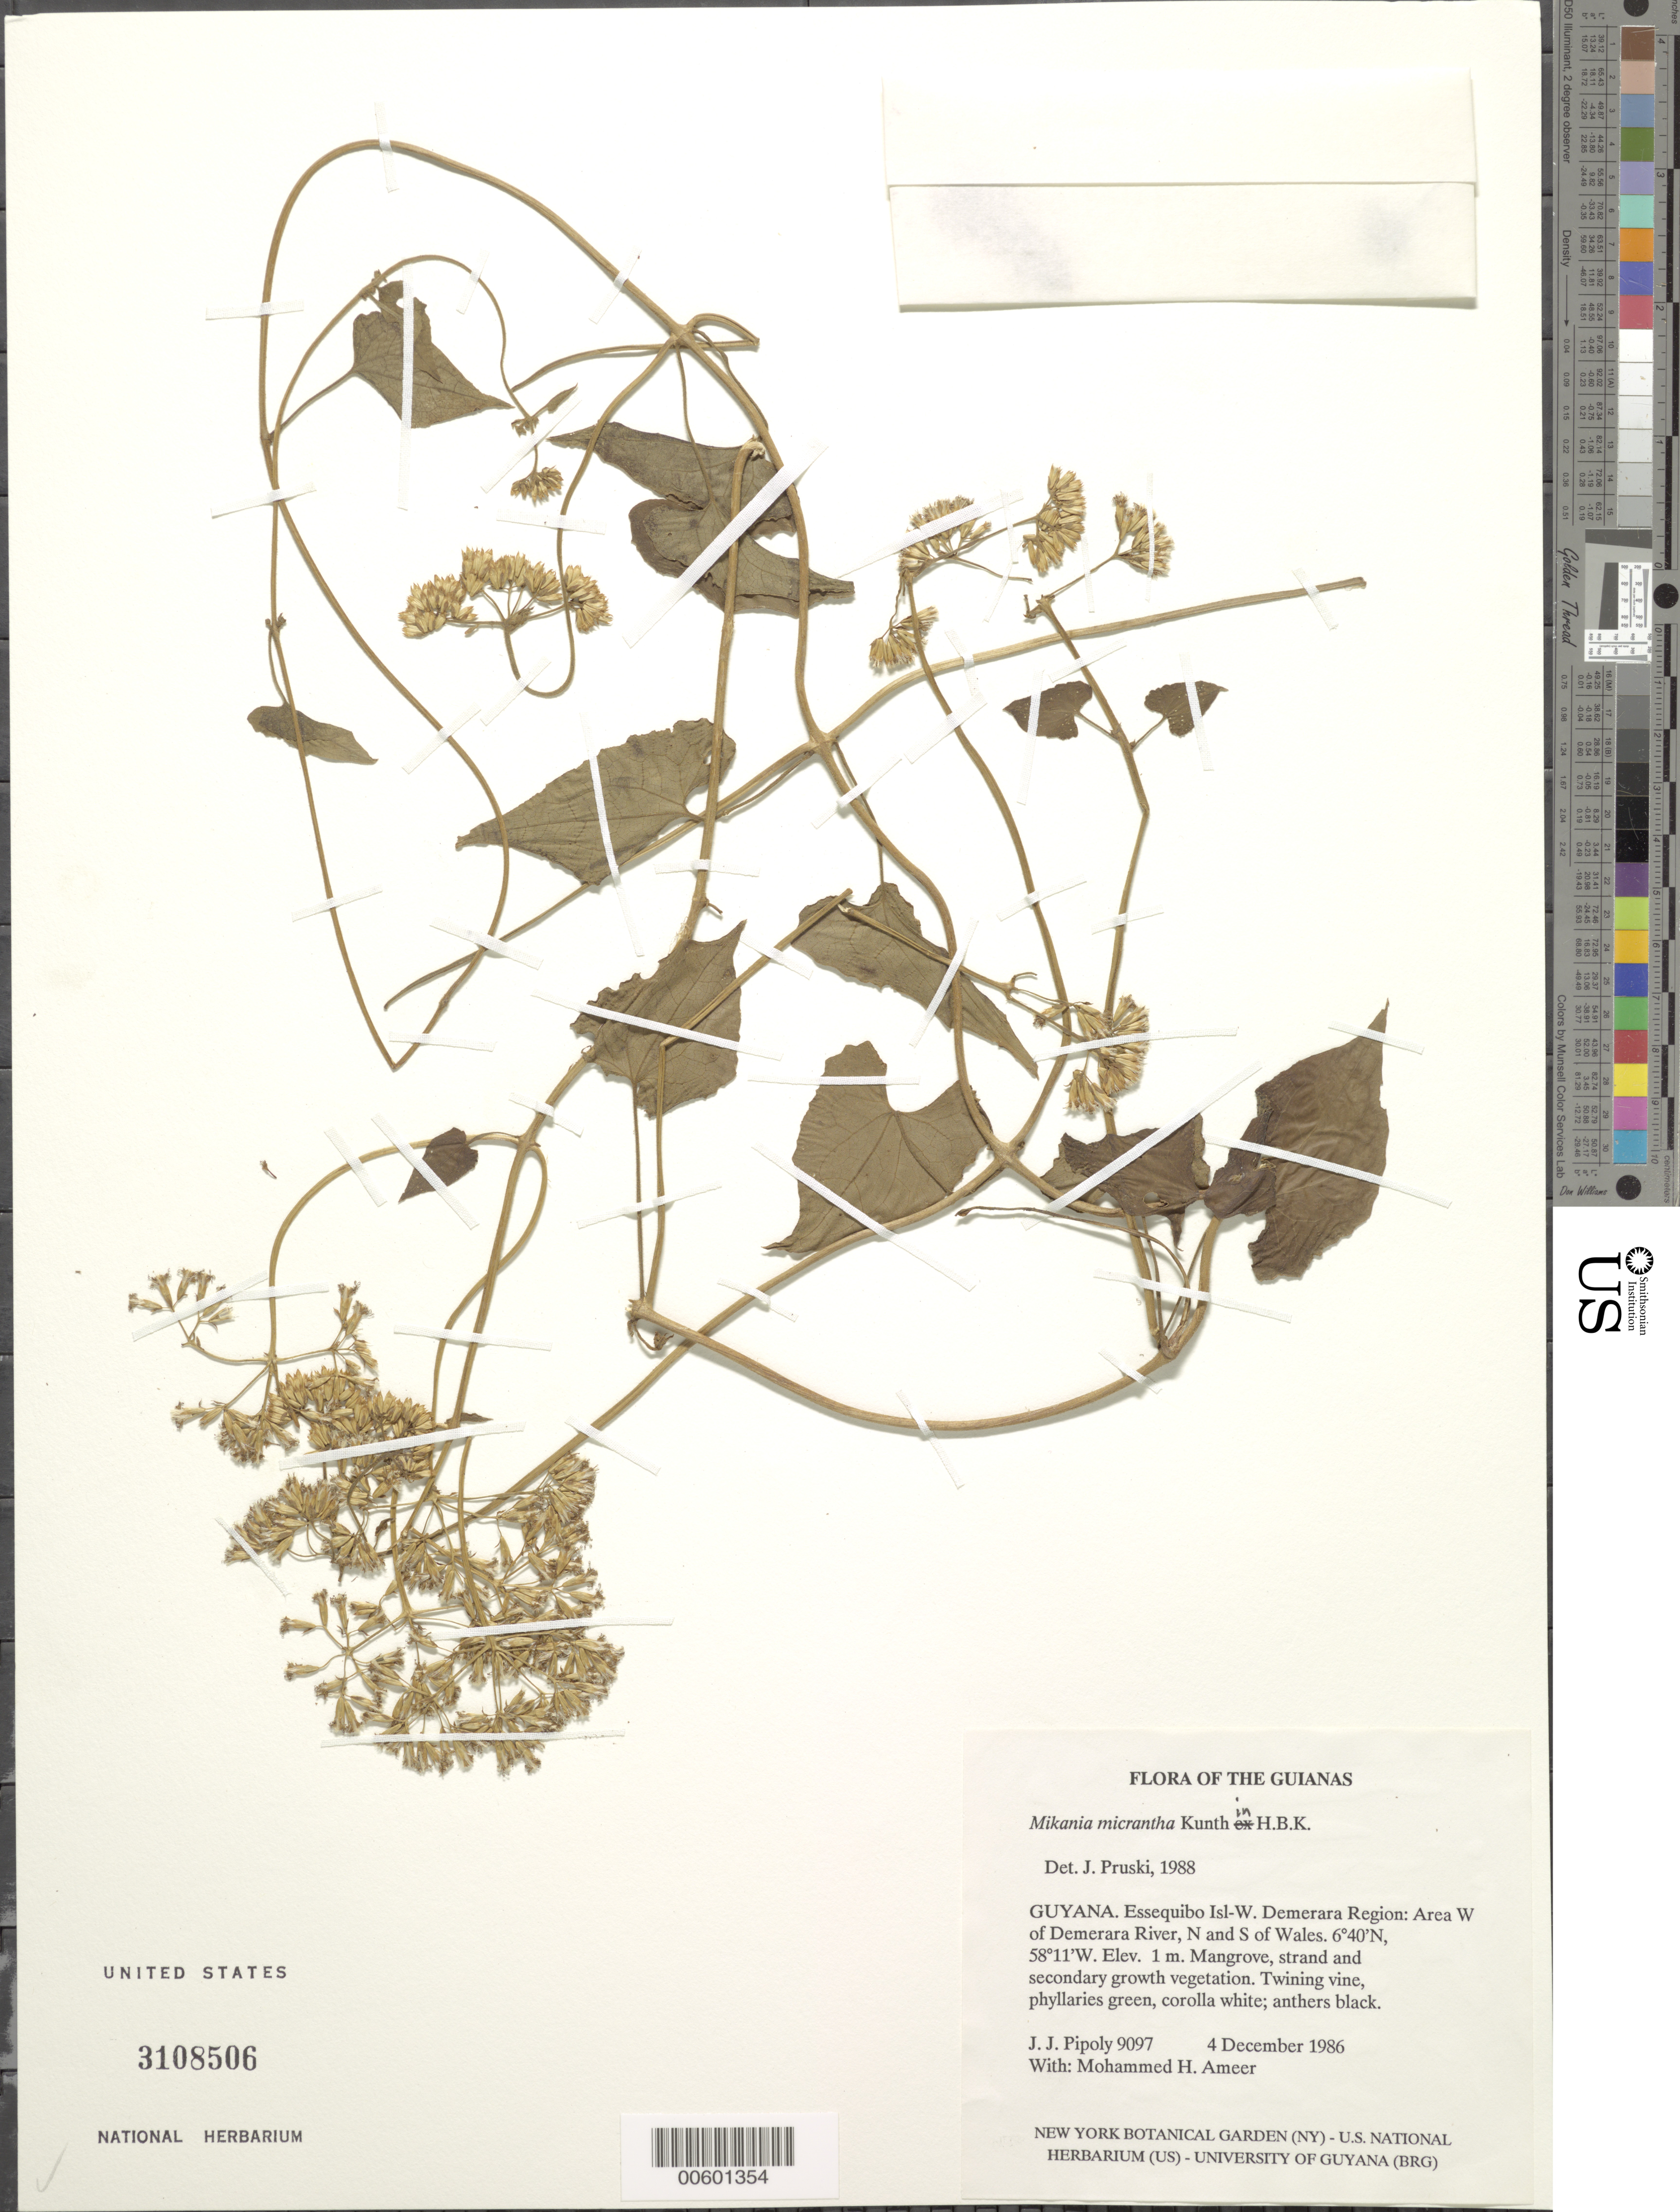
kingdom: Plantae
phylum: Tracheophyta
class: Magnoliopsida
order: Asterales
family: Asteraceae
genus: Mikania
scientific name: Mikania micrantha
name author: Kunth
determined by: Pruski, J. F.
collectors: J. J. Pipoly & M. Ameer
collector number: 9097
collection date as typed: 4 December 1986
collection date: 1986-12-04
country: Guyana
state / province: Essequibo Isl-W. Demerara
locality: Area W of Demerara River, N and S of Wales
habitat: Mangrove, strand and secondary growth vegetation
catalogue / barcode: US 3108506